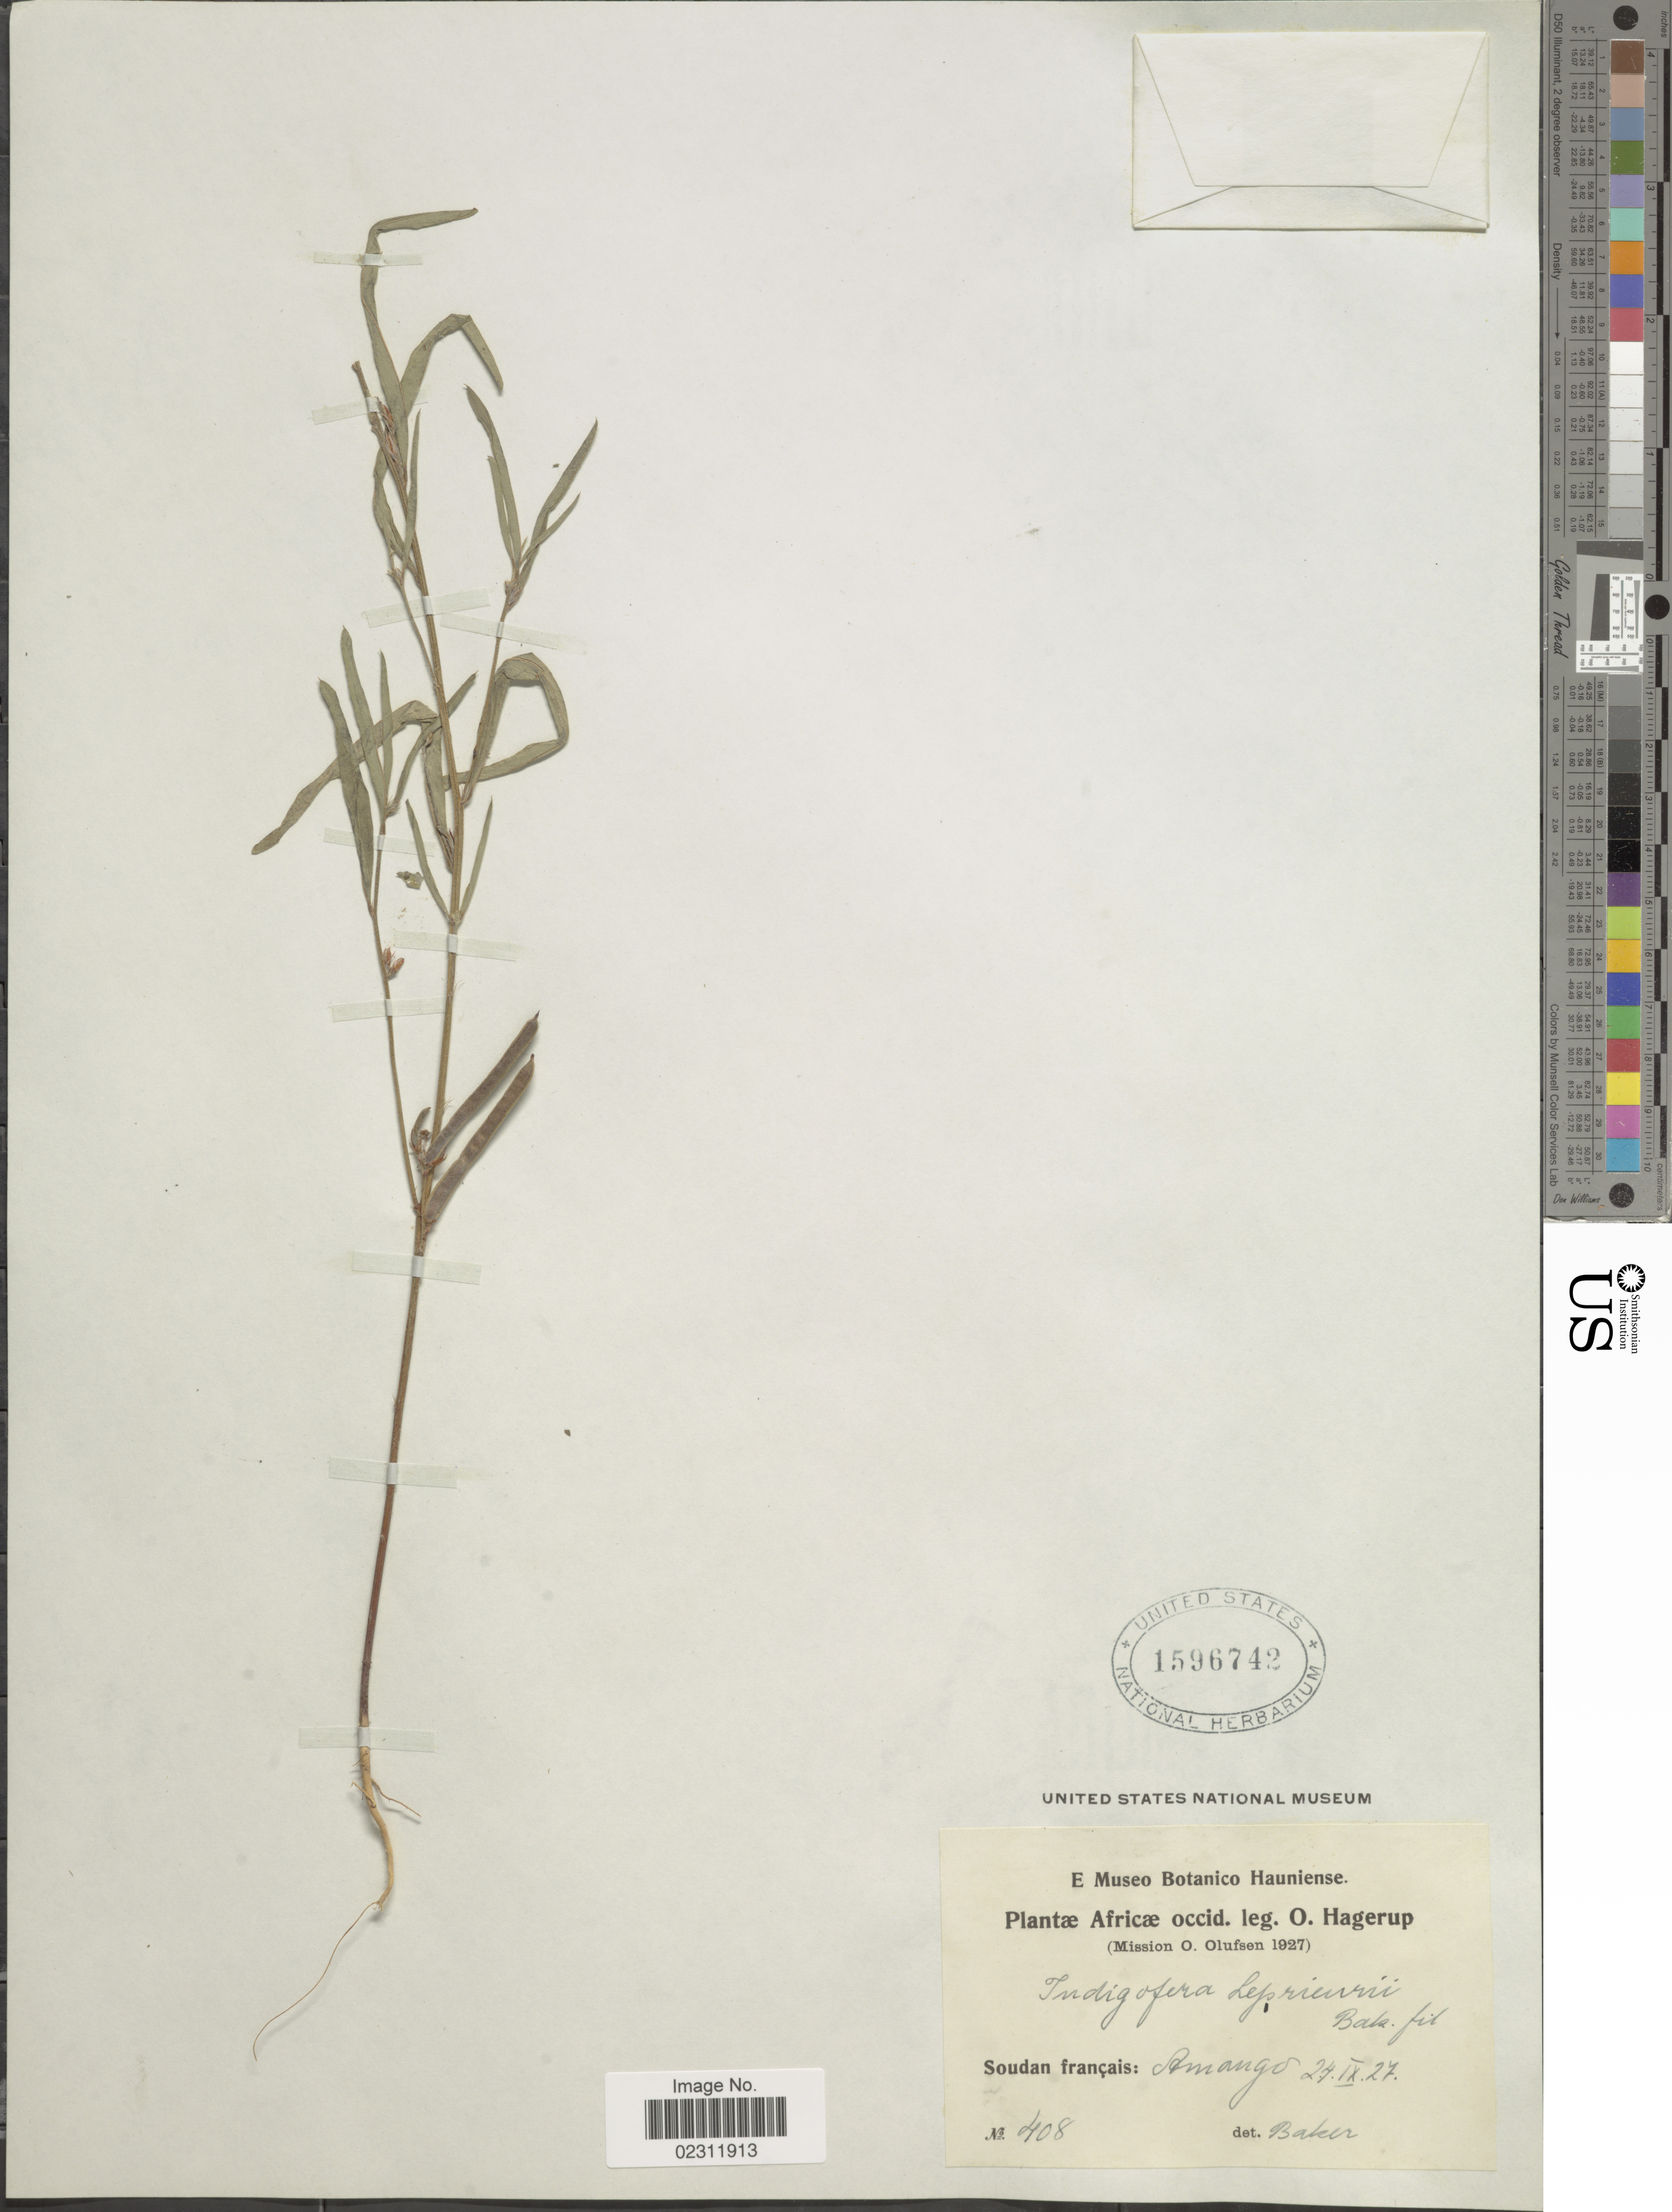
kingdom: Plantae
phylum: Tracheophyta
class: Magnoliopsida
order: Fabales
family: Fabaceae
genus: Indigofera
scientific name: Indigofera leprieurii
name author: Baker f.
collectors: O. Hagerup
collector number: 408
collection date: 1927-09-24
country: Mali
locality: Africae occid., Soudan francais, Amango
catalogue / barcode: US 1596742